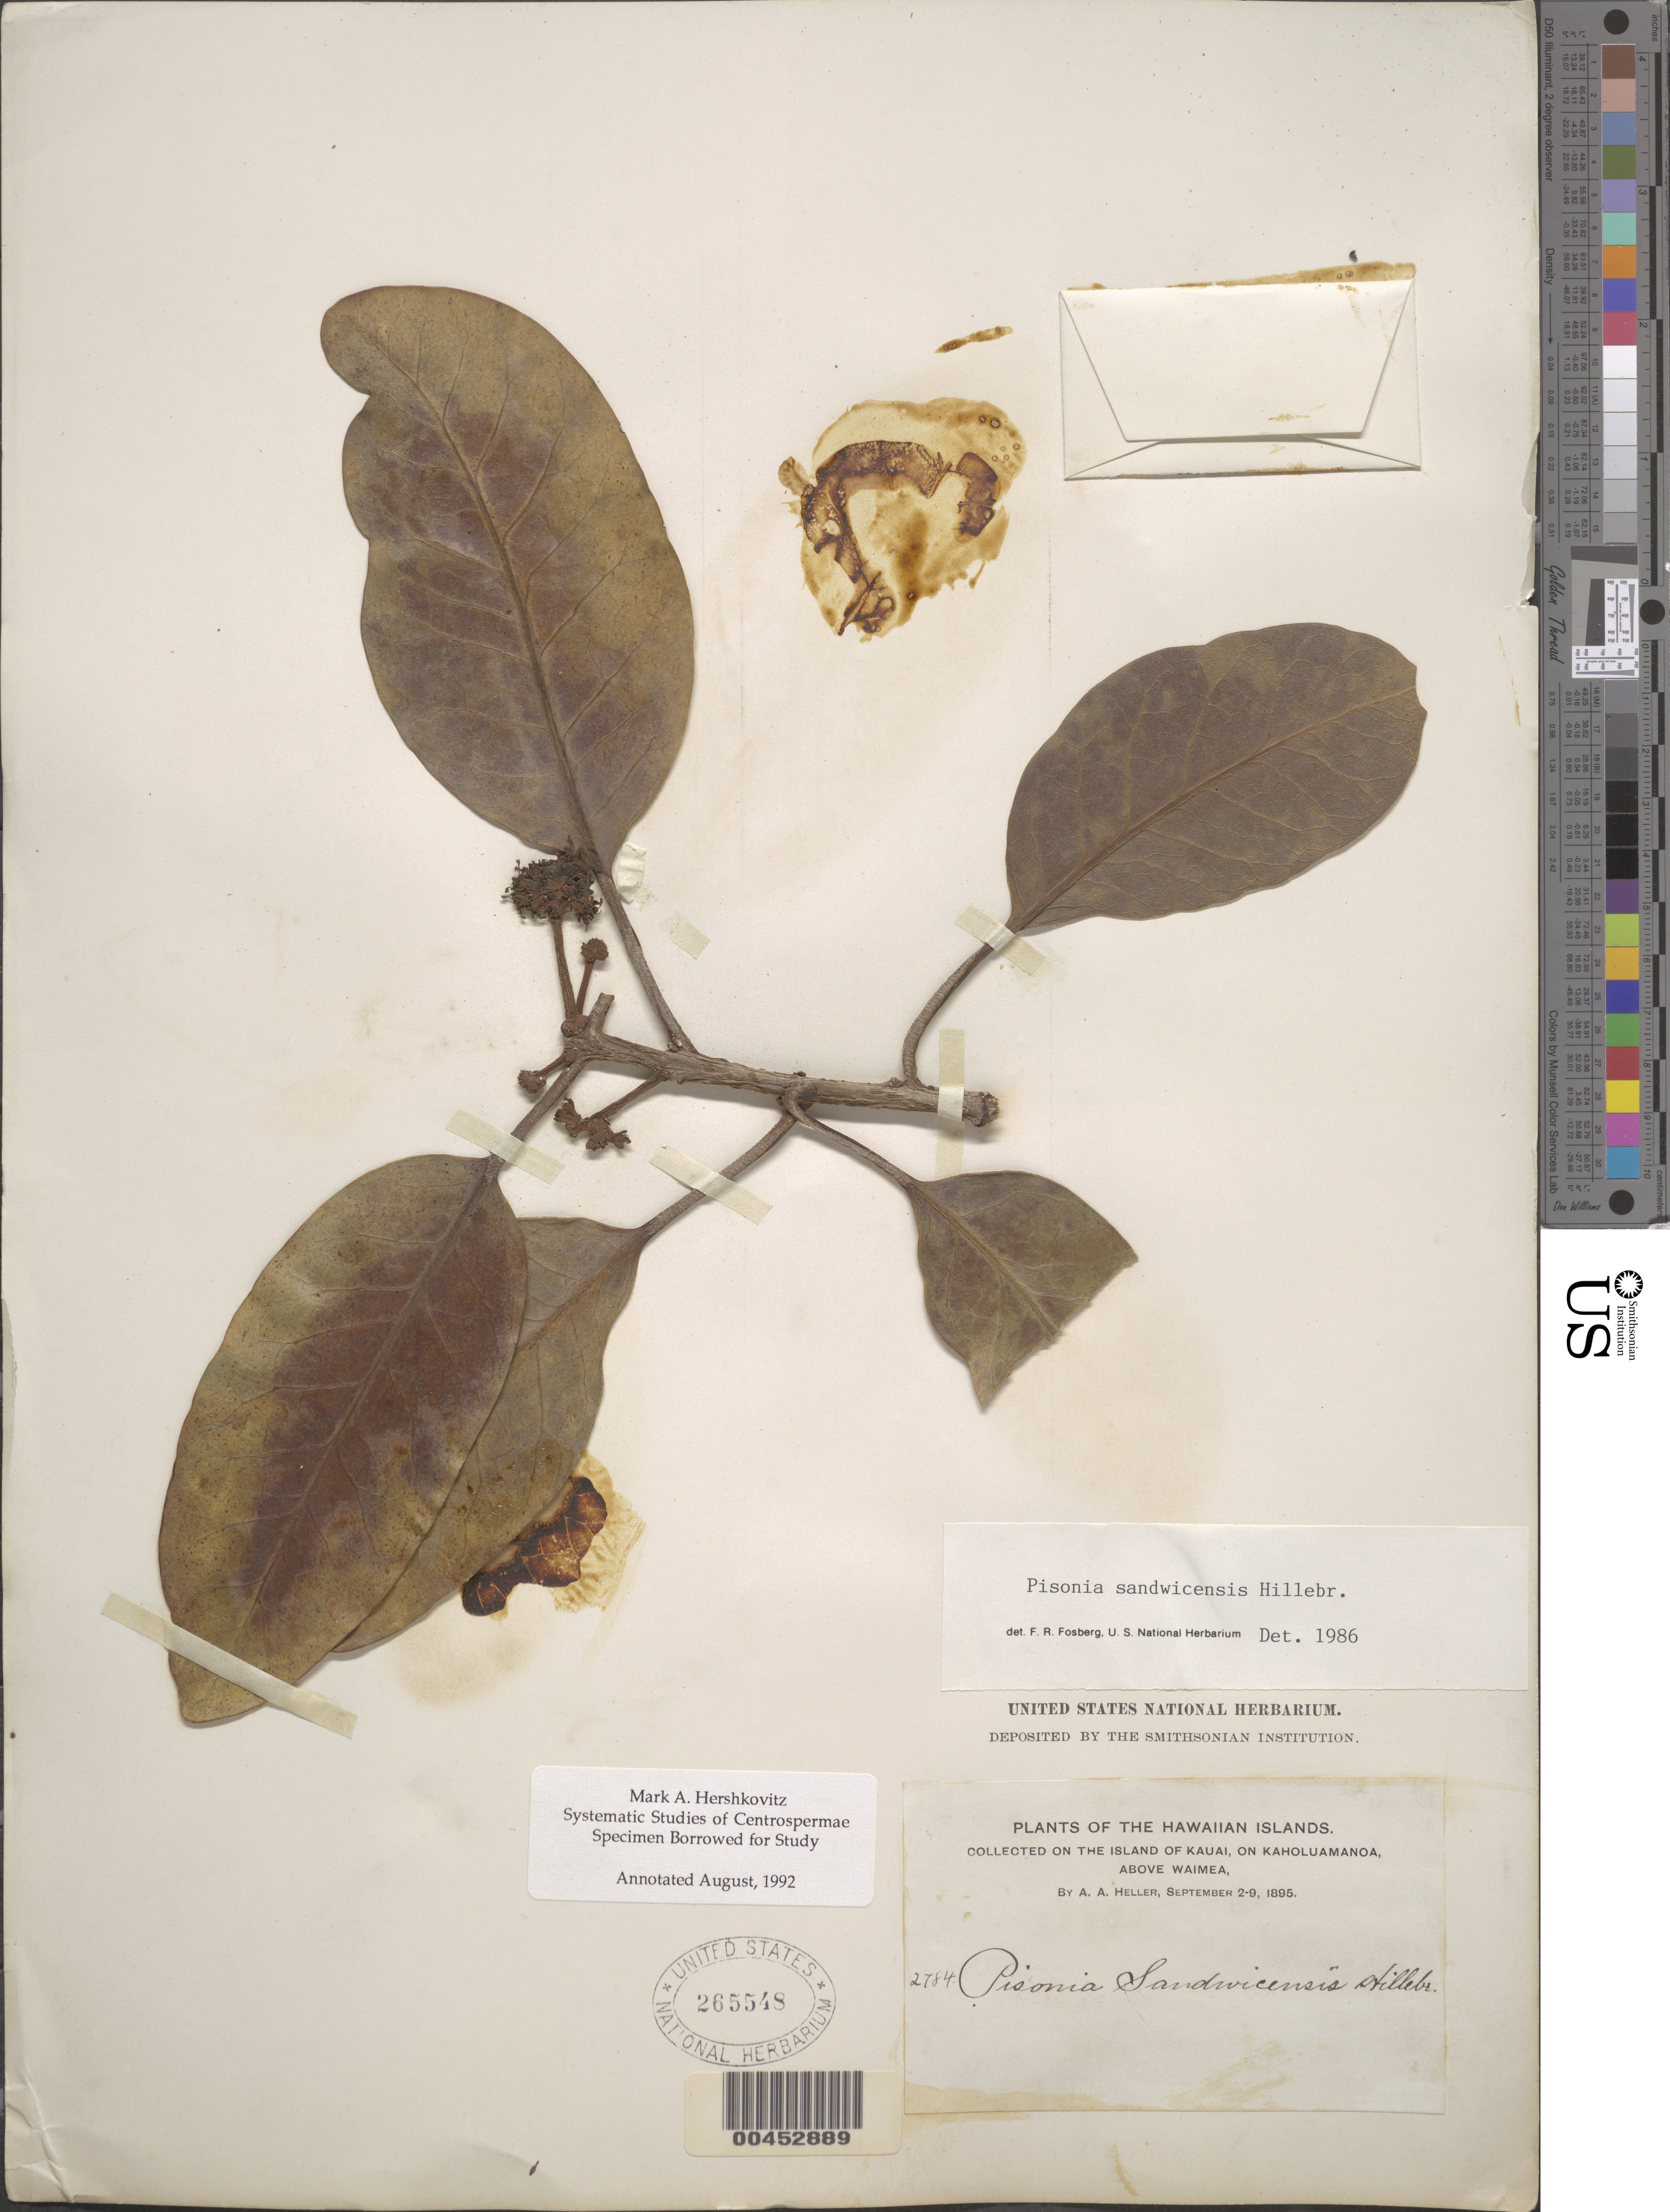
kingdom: Plantae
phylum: Tracheophyta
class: Magnoliopsida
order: Caryophyllales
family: Nyctaginaceae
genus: Rockia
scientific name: Rockia sandwicensis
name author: (Hillebr.) Heimerl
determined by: Wagner, W. L., (BOT), Smithsonian Institution - National Museum of Natural History (UNITED STATES)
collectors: A. A. Heller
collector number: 2784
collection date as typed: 2 Sep 1895 to 9 Sep 1895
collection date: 1895-09-02/1895-09-09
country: United States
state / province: Hawaii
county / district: Kauai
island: Kaua'i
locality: on Kaholuamanoa, above Waimea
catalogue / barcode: US 265548